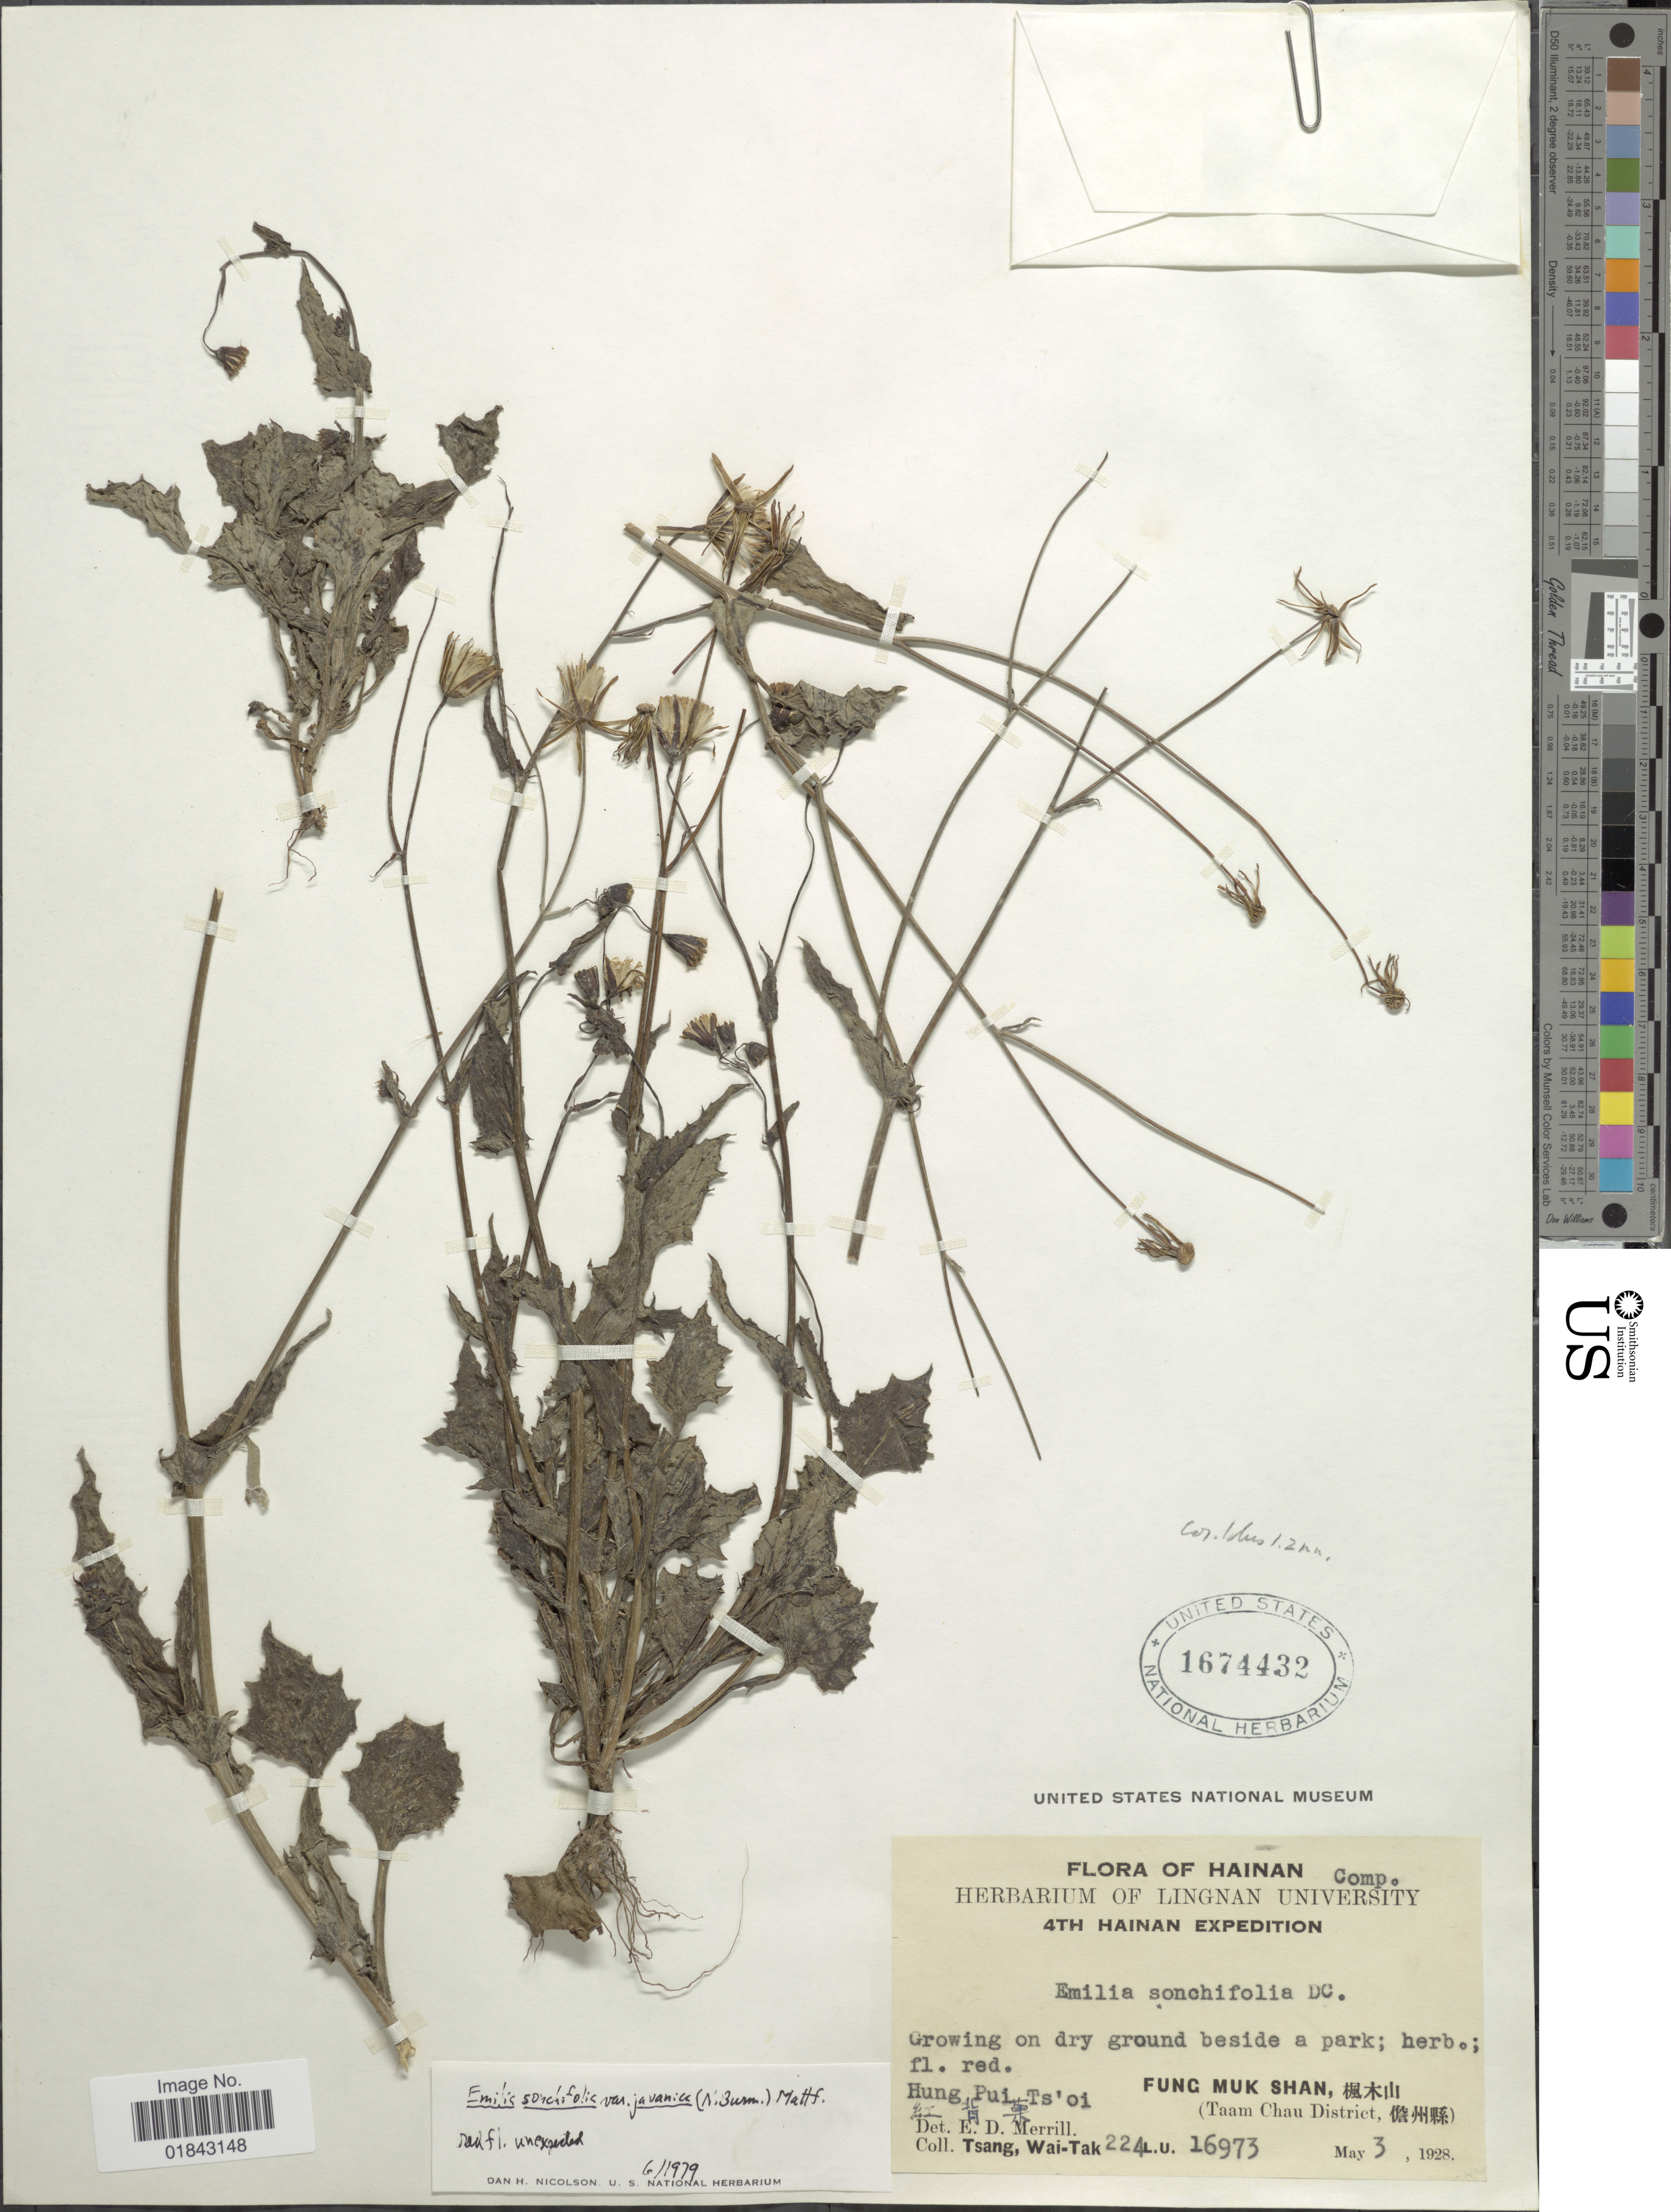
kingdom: Plantae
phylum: Tracheophyta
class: Magnoliopsida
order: Asterales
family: Asteraceae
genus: Emilia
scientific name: Emilia sonchifolia var. javanica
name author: (Burm. f.) Mattf.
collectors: W. T. Tsang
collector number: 224/16973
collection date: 1928-05-03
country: China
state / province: Hainan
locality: Growing on dry ground beside a park, Hung Pui Ts'oi, Fung Muk Shan (Taam Chau District)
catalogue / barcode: US 1674432